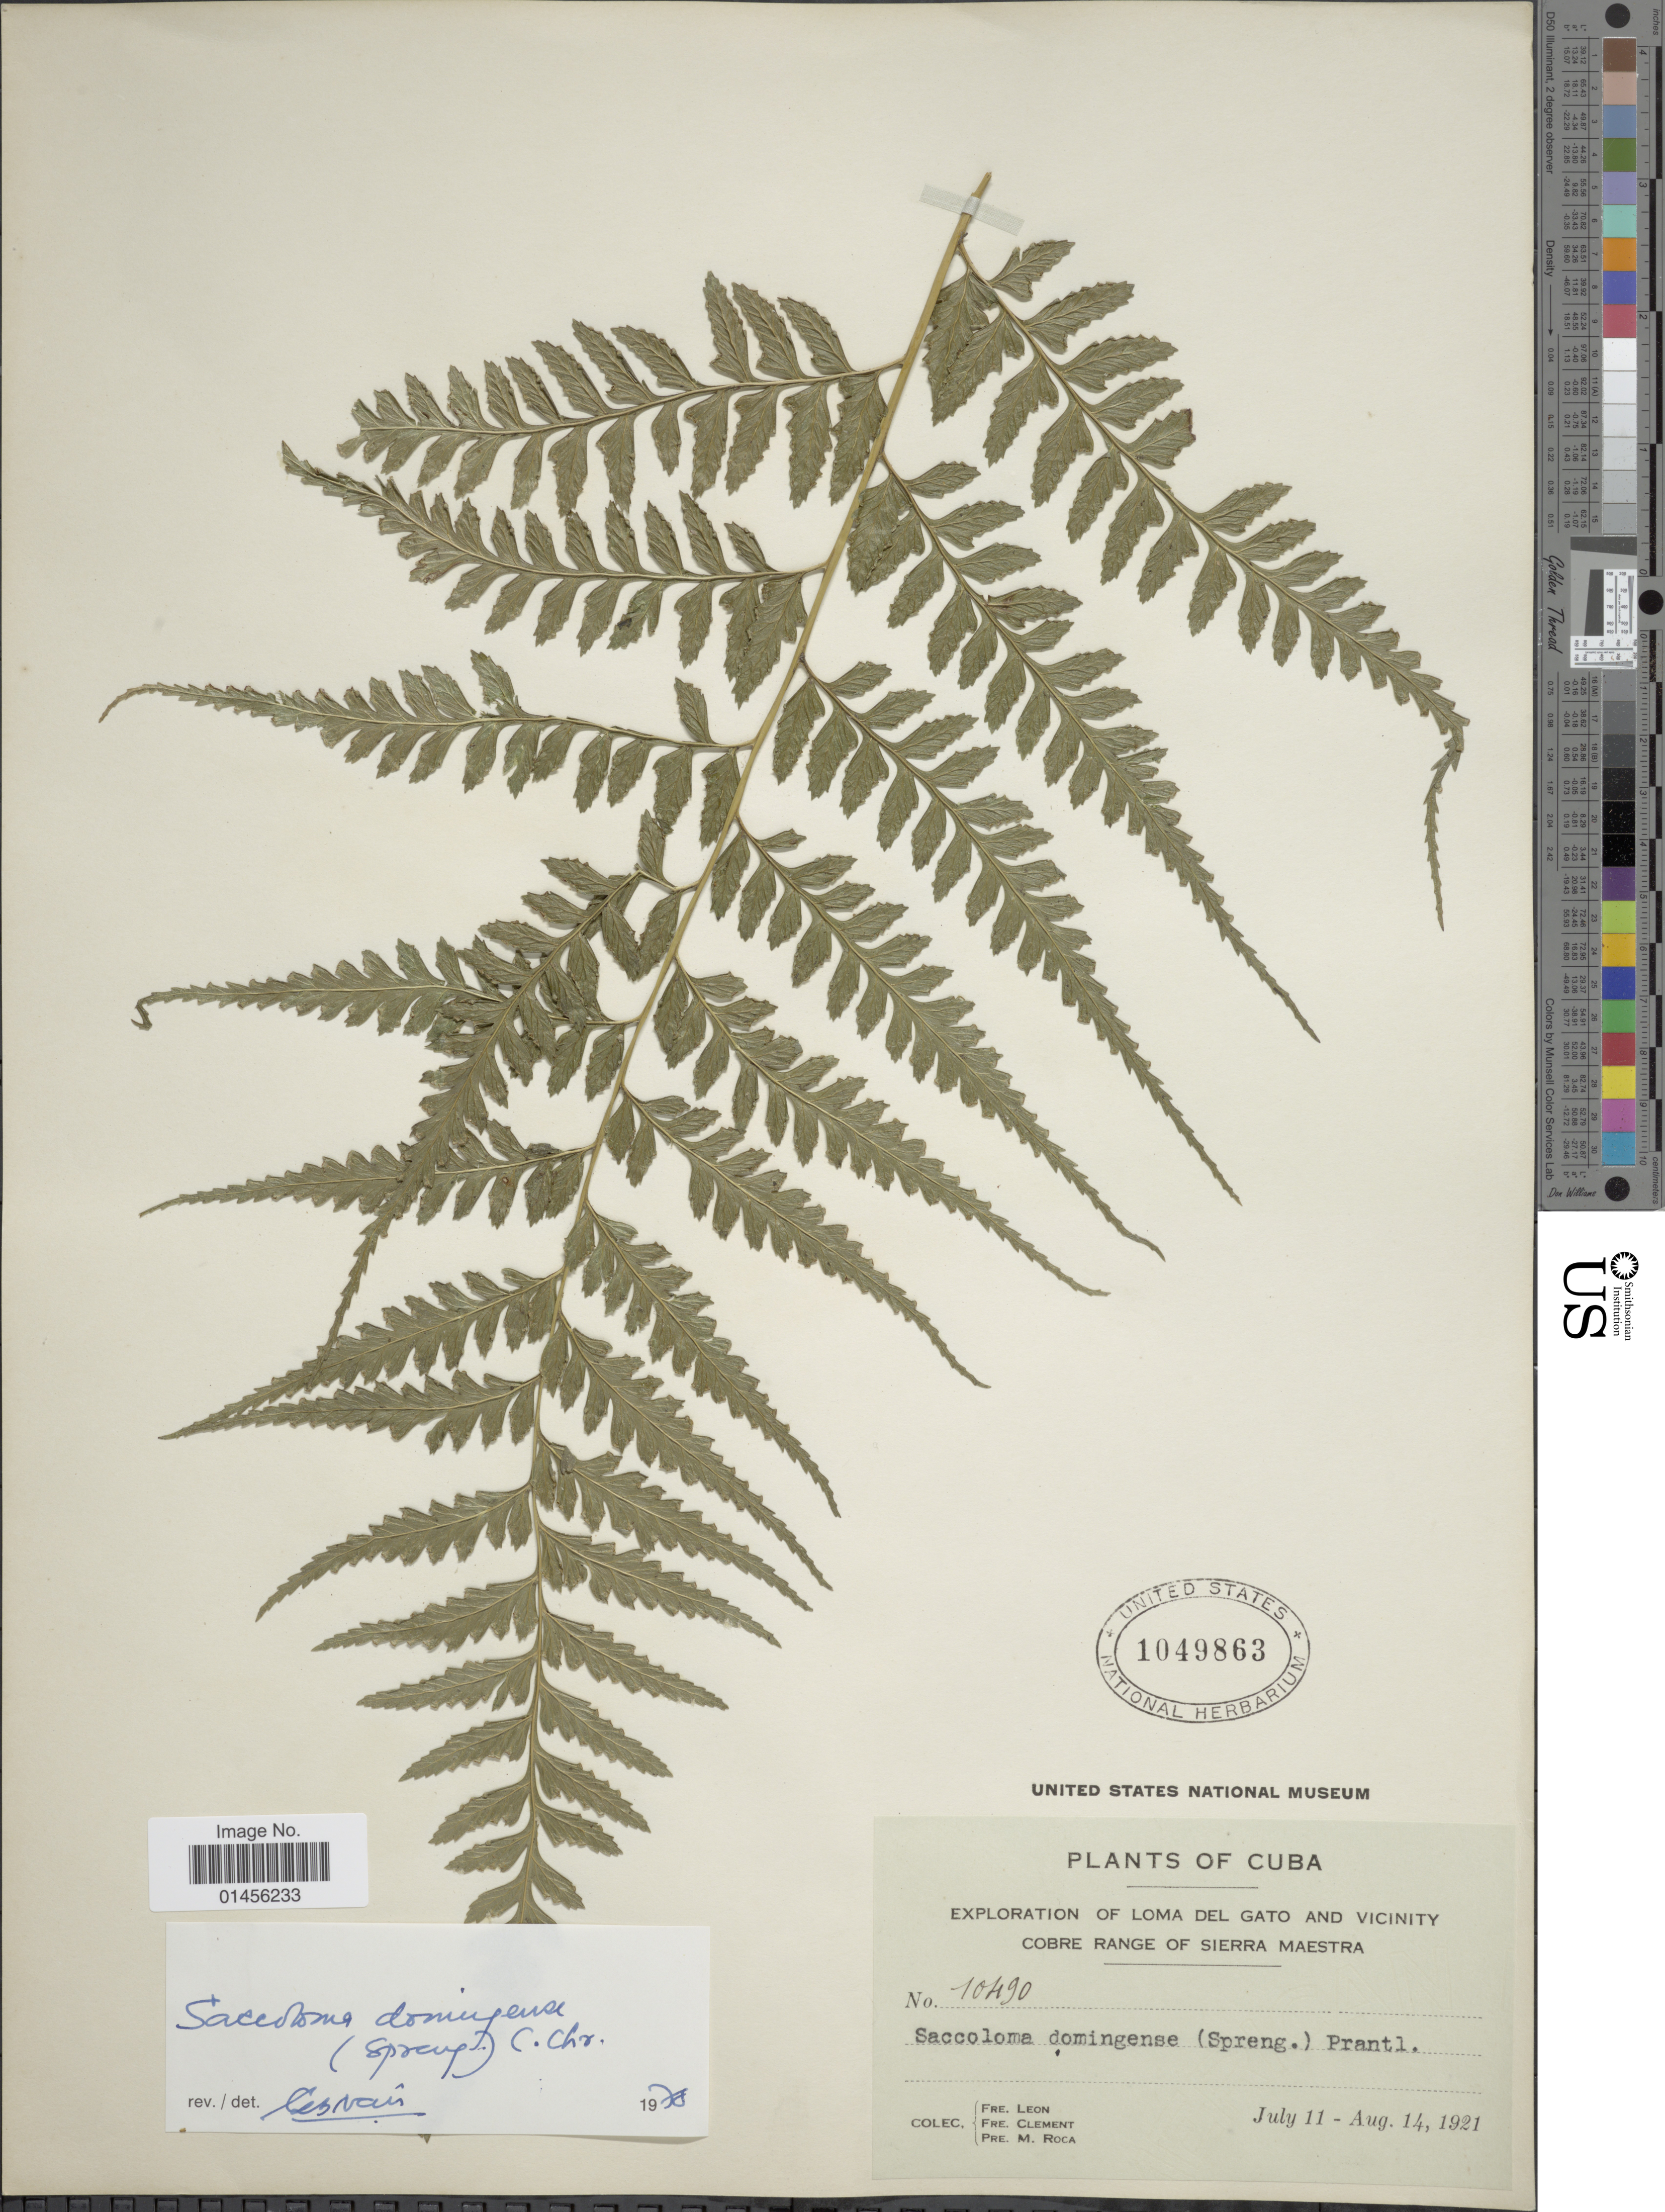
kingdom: Plantae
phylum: Tracheophyta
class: Polypodiopsida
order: Polypodiales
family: Saccolomataceae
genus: Saccoloma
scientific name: Saccoloma domingense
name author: (Spreng.) C. Chr.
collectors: F. Leon, B. Clement & P. Roca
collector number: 10490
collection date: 1921-07-11/1921-08-14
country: Cuba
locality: Loma del Gato and vicinity Cobre Range of Sierra Maestra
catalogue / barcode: US 1049863